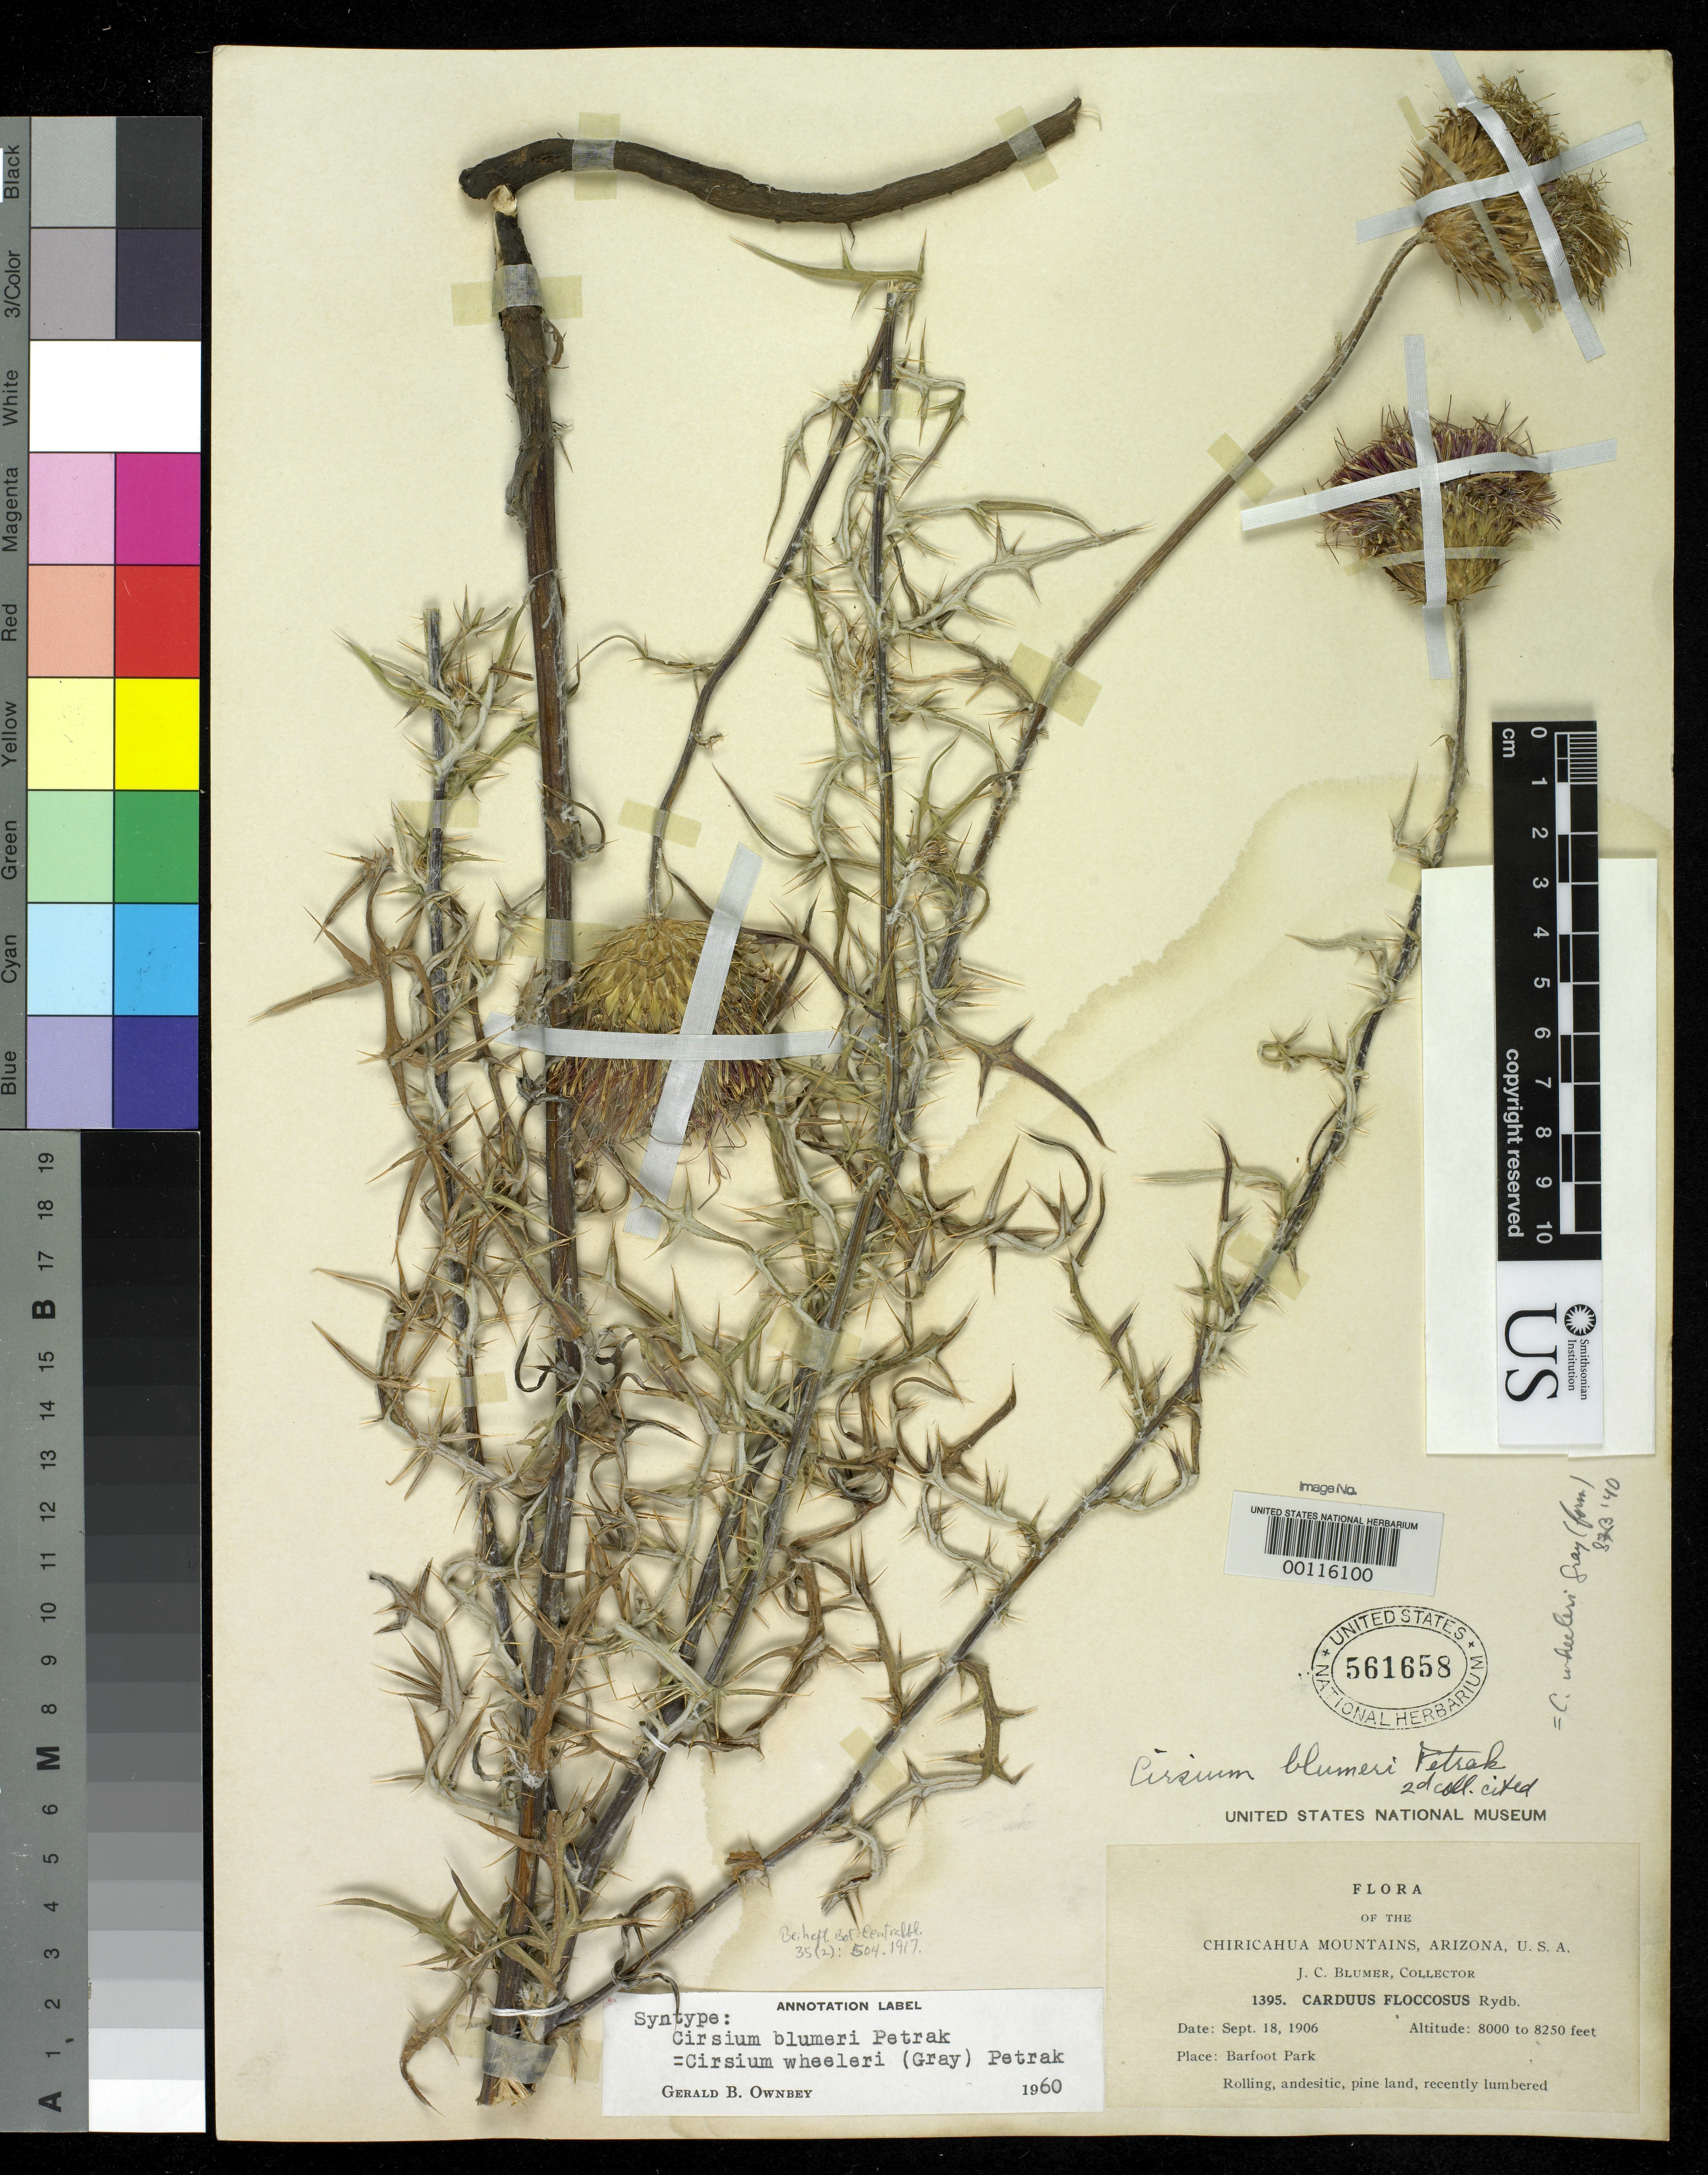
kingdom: Plantae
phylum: Tracheophyta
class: Magnoliopsida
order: Asterales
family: Asteraceae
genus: Cirsium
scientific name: Cirsium blumeri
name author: Petr.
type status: Syntype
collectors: J. C. Blumer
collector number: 1395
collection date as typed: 18 Sep 1906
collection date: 1906-09-18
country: United States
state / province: Arizona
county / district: Cochise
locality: Barfoot Park, Chiricahua Mtns; alt. 8000- 8250 ft.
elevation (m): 2438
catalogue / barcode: US 561658